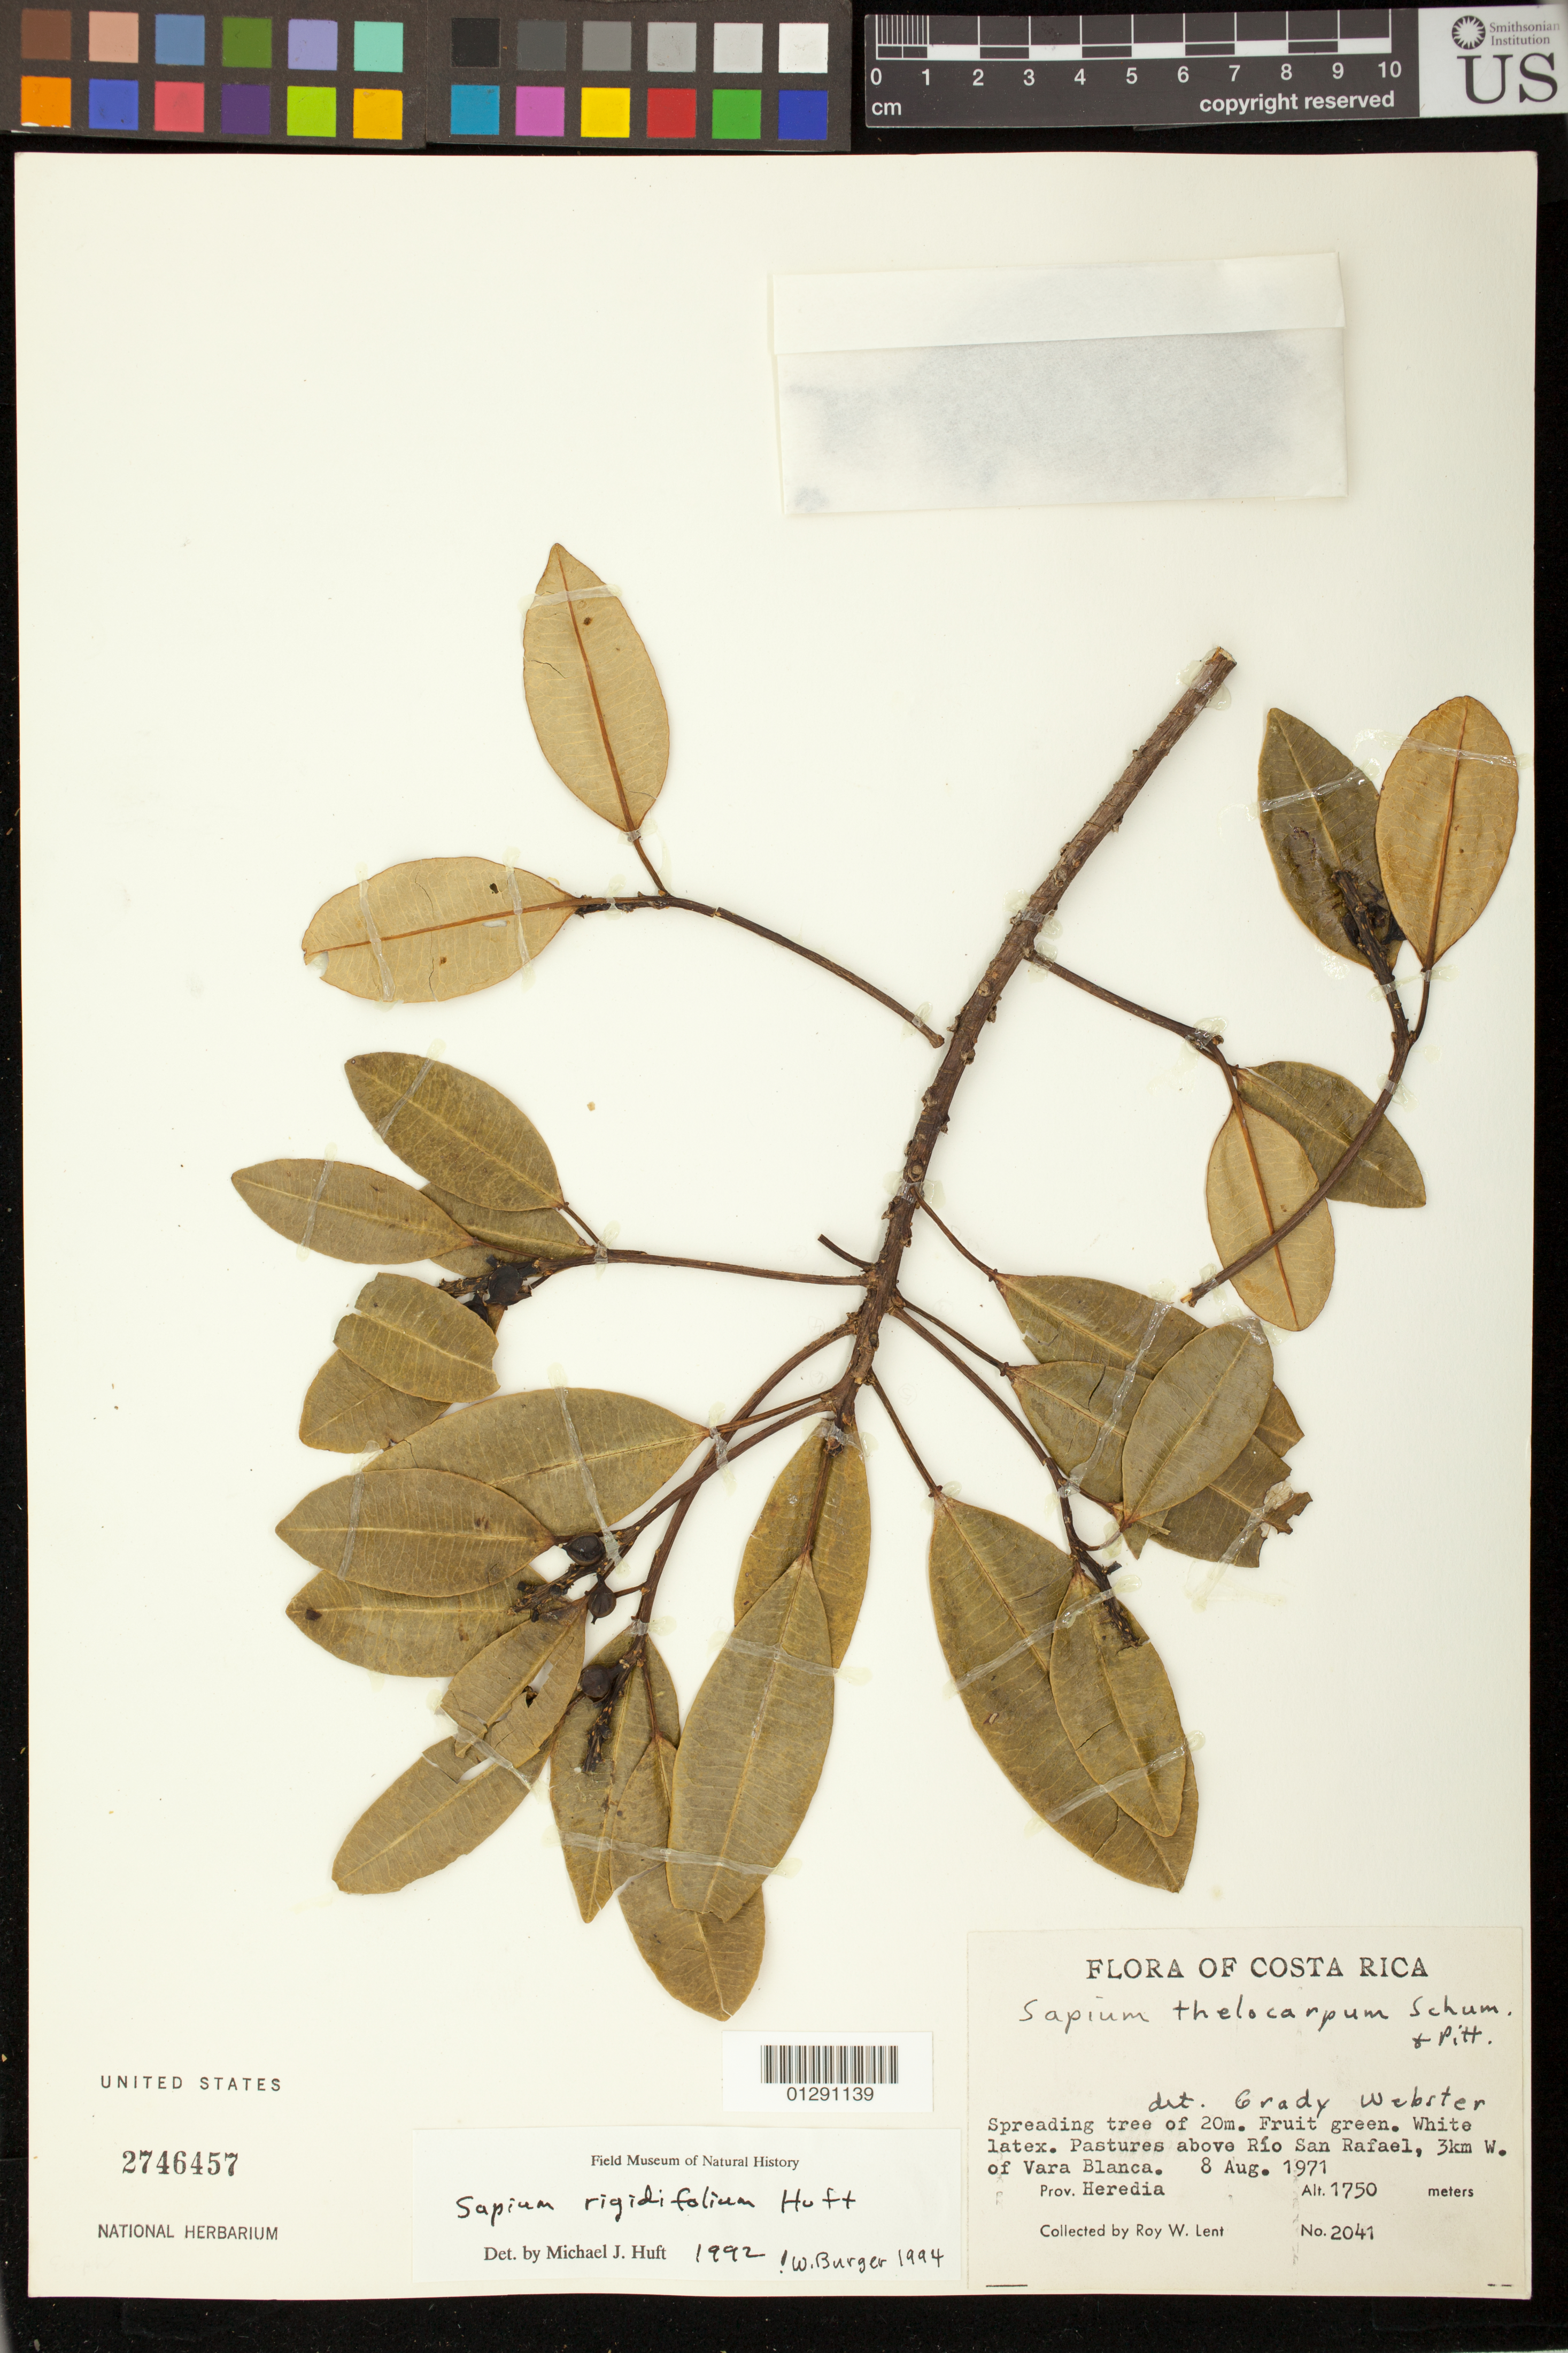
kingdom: Plantae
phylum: Tracheophyta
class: Magnoliopsida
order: Malpighiales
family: Euphorbiaceae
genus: Sapium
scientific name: Sapium rigidifolium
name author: Huft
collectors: R. W. Lent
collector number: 2047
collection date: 1971-08-08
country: Costa Rica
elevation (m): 1750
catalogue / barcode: US 2746457